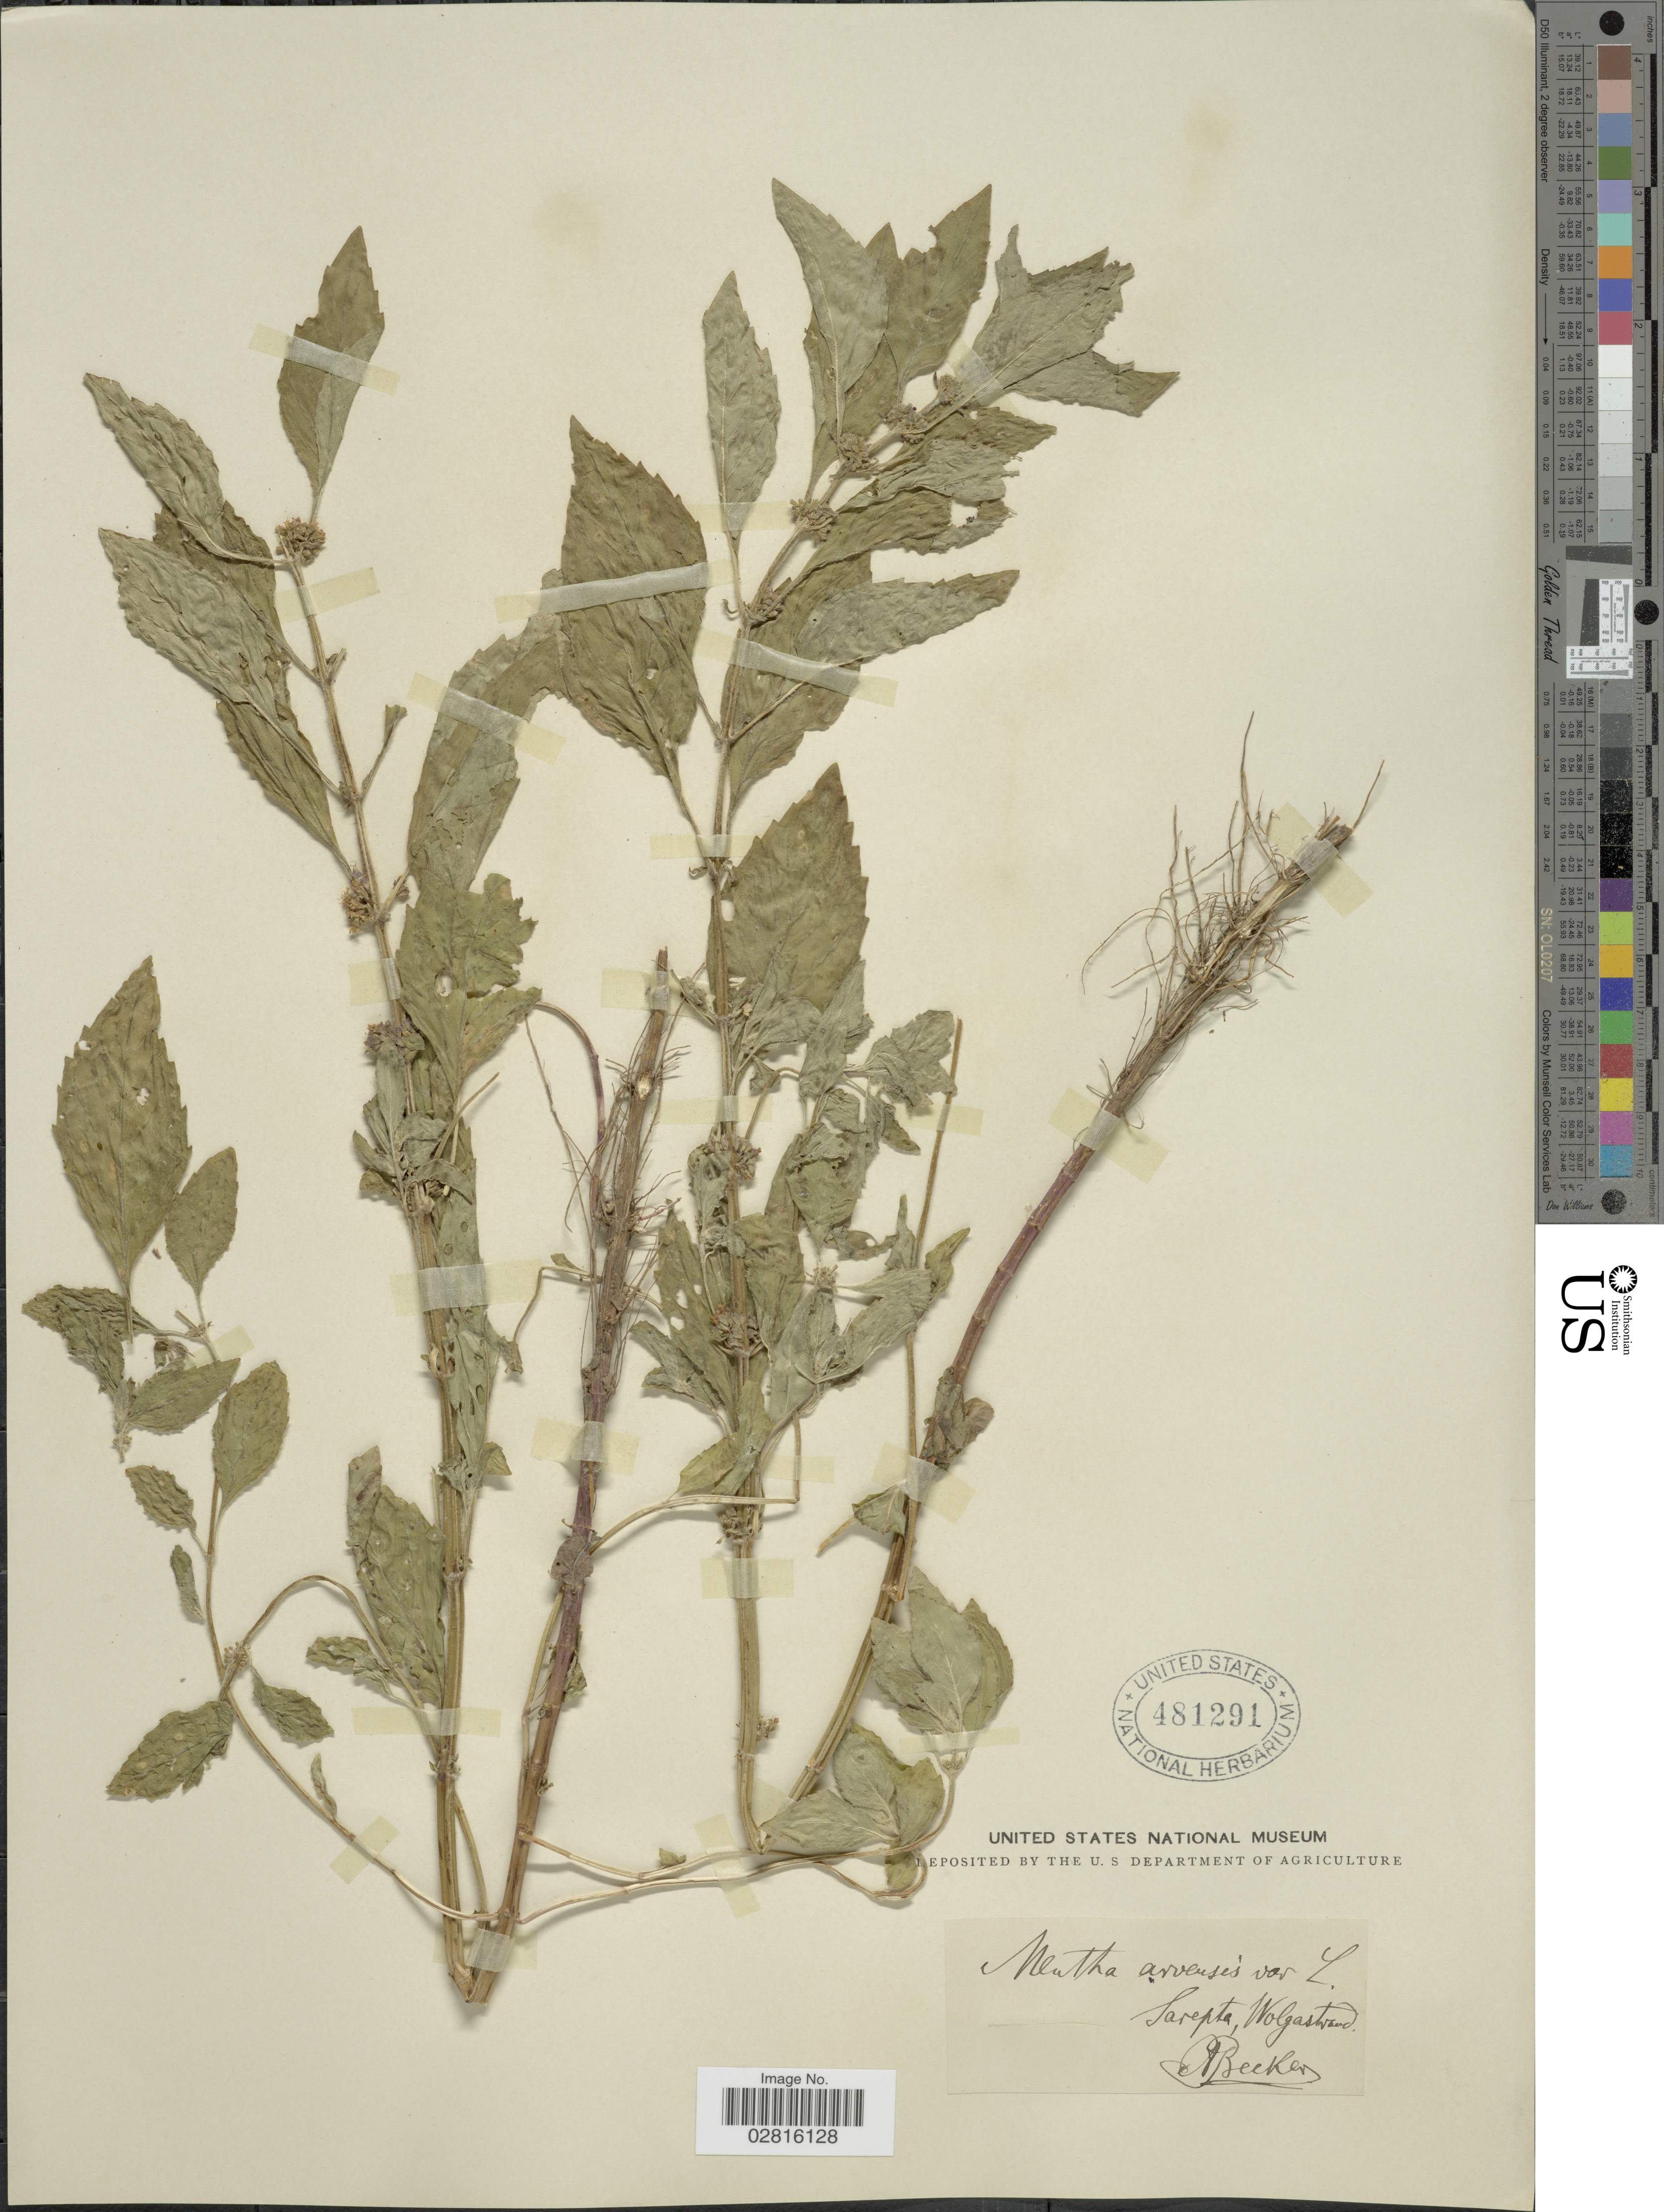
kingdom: Plantae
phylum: Tracheophyta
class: Magnoliopsida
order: Lamiales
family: Lamiaceae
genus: Mentha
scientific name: Mentha aquatica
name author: L.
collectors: A. Becker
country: Russian Federation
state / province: Volgograd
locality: Sarepta, Wolgastrand.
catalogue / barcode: US 481291